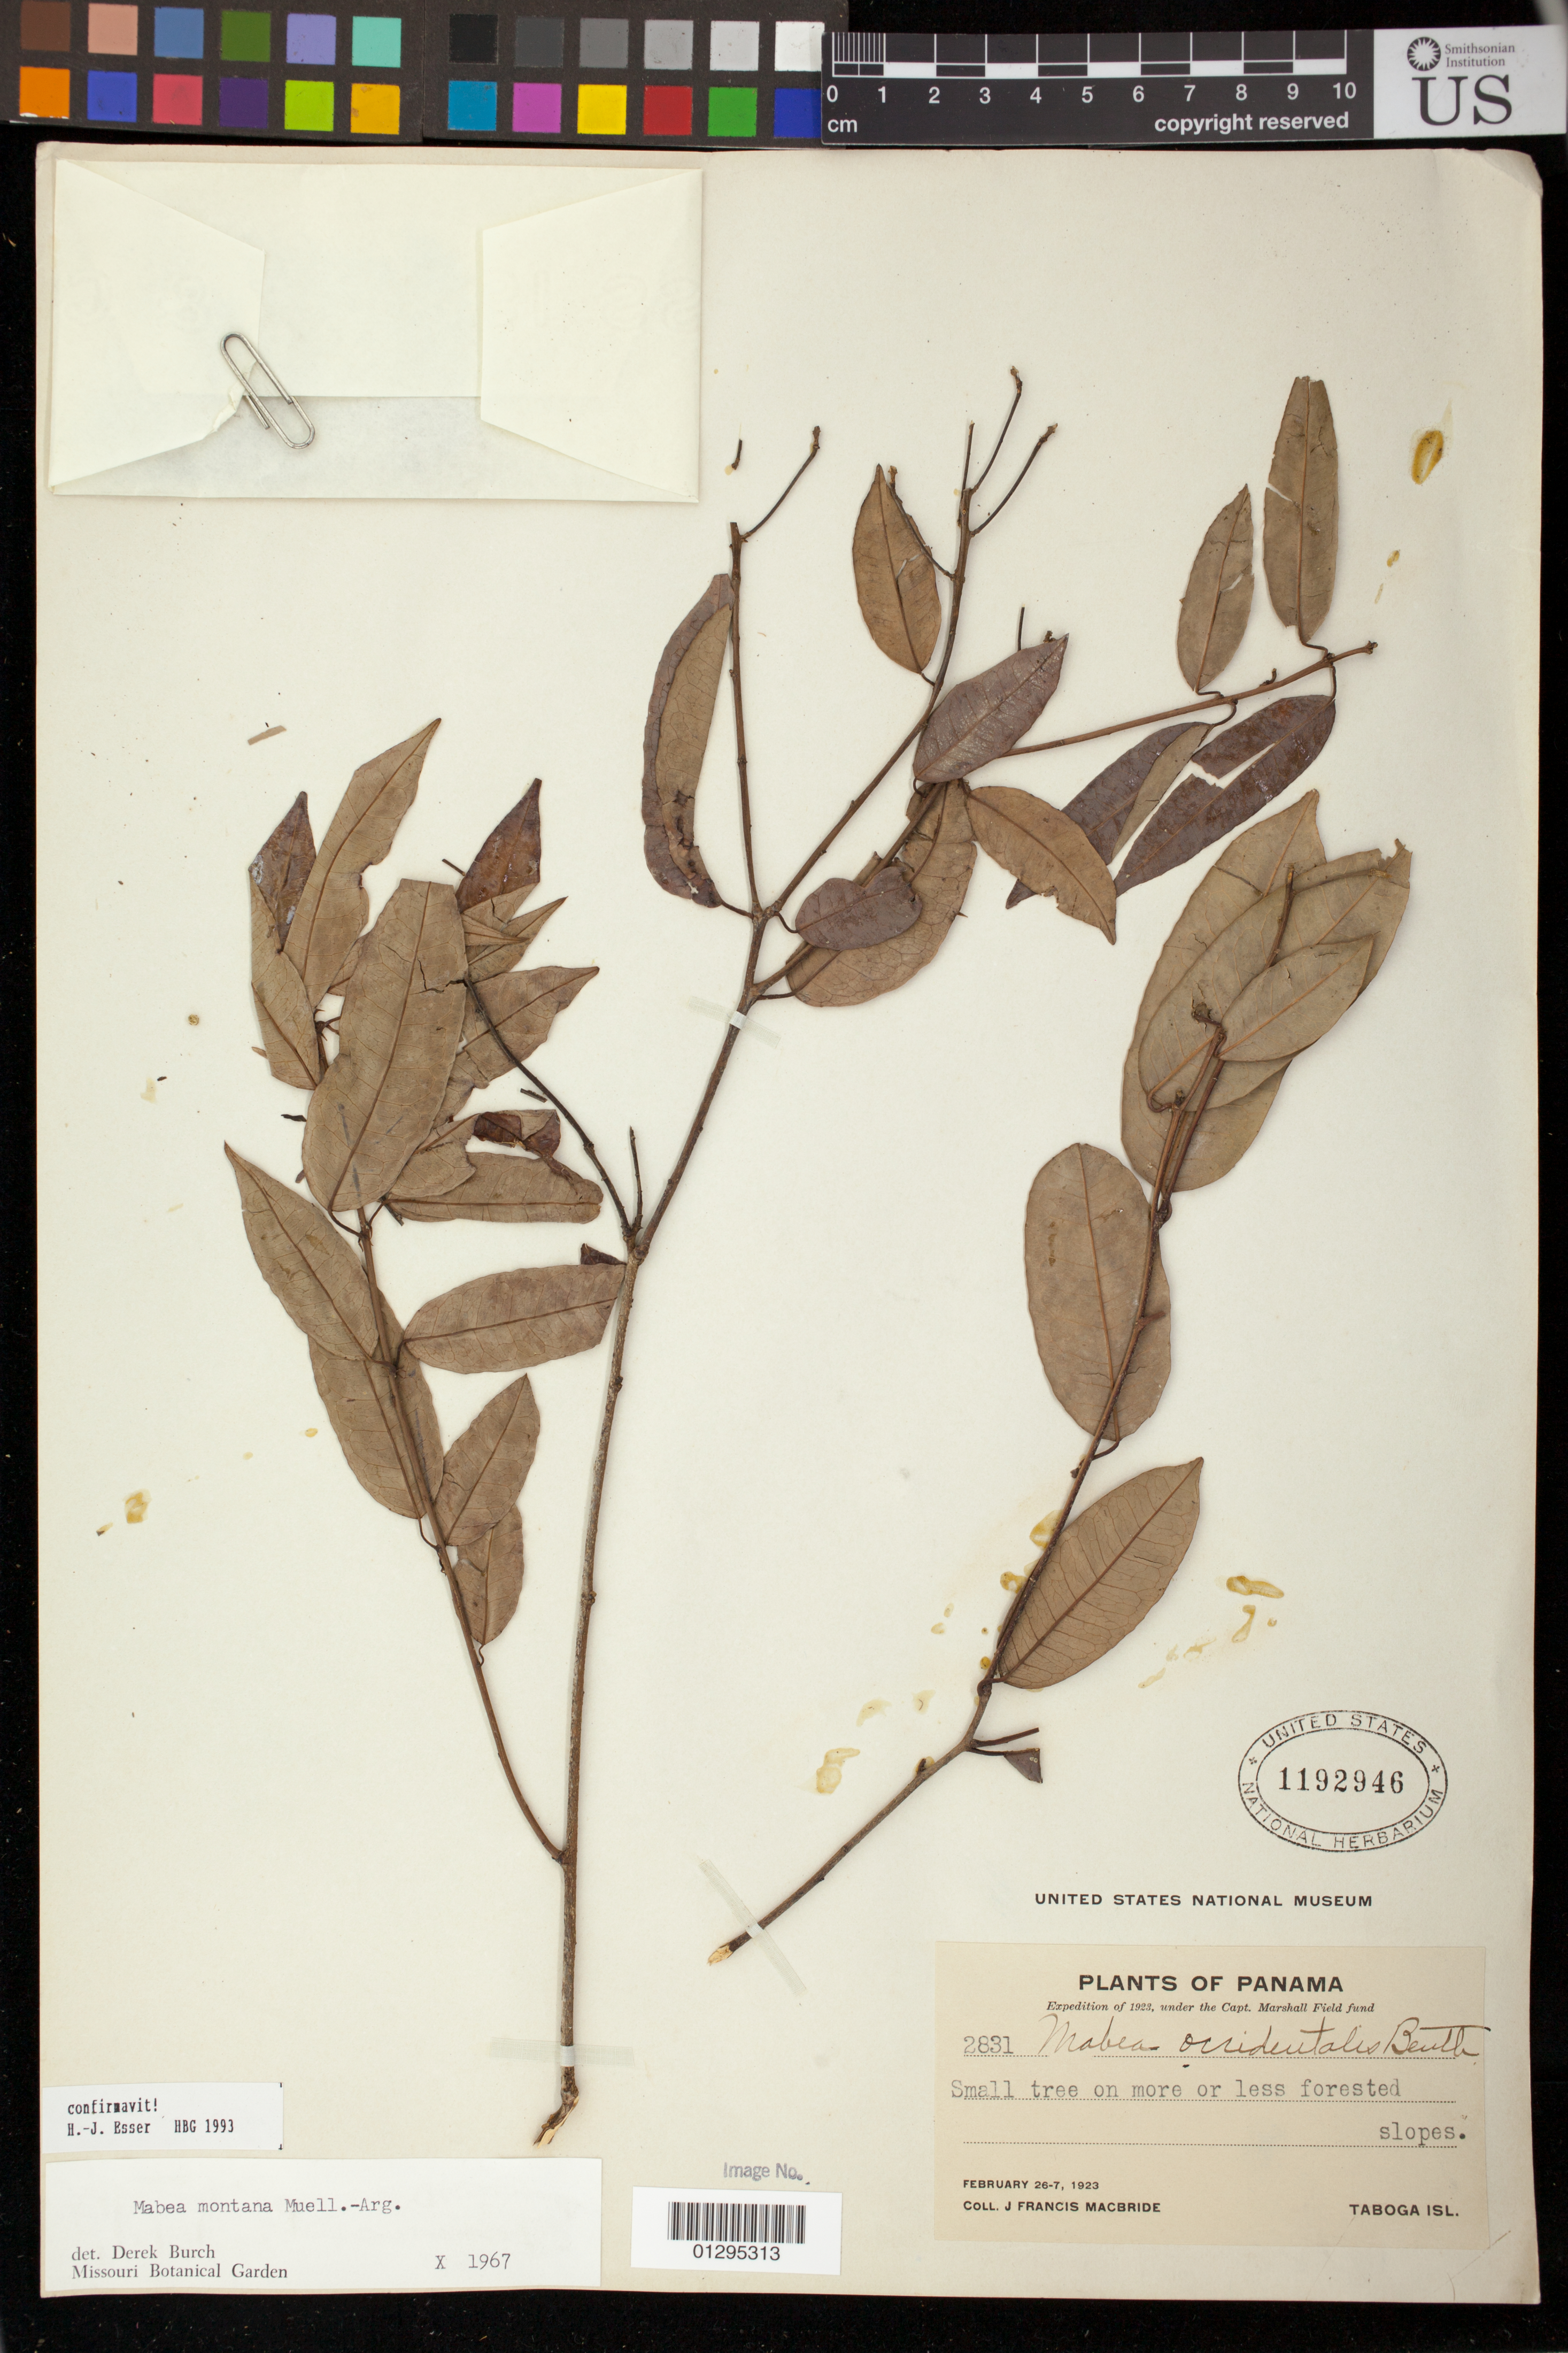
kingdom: Plantae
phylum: Tracheophyta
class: Magnoliopsida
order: Malpighiales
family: Euphorbiaceae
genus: Mabea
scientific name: Mabea montana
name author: Müll. Arg.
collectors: J. F. Macbride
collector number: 2831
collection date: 1923-02-26/1923-02-27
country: Panama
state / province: Panamá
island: Taboga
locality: Taboga Island.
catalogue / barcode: US 1192946